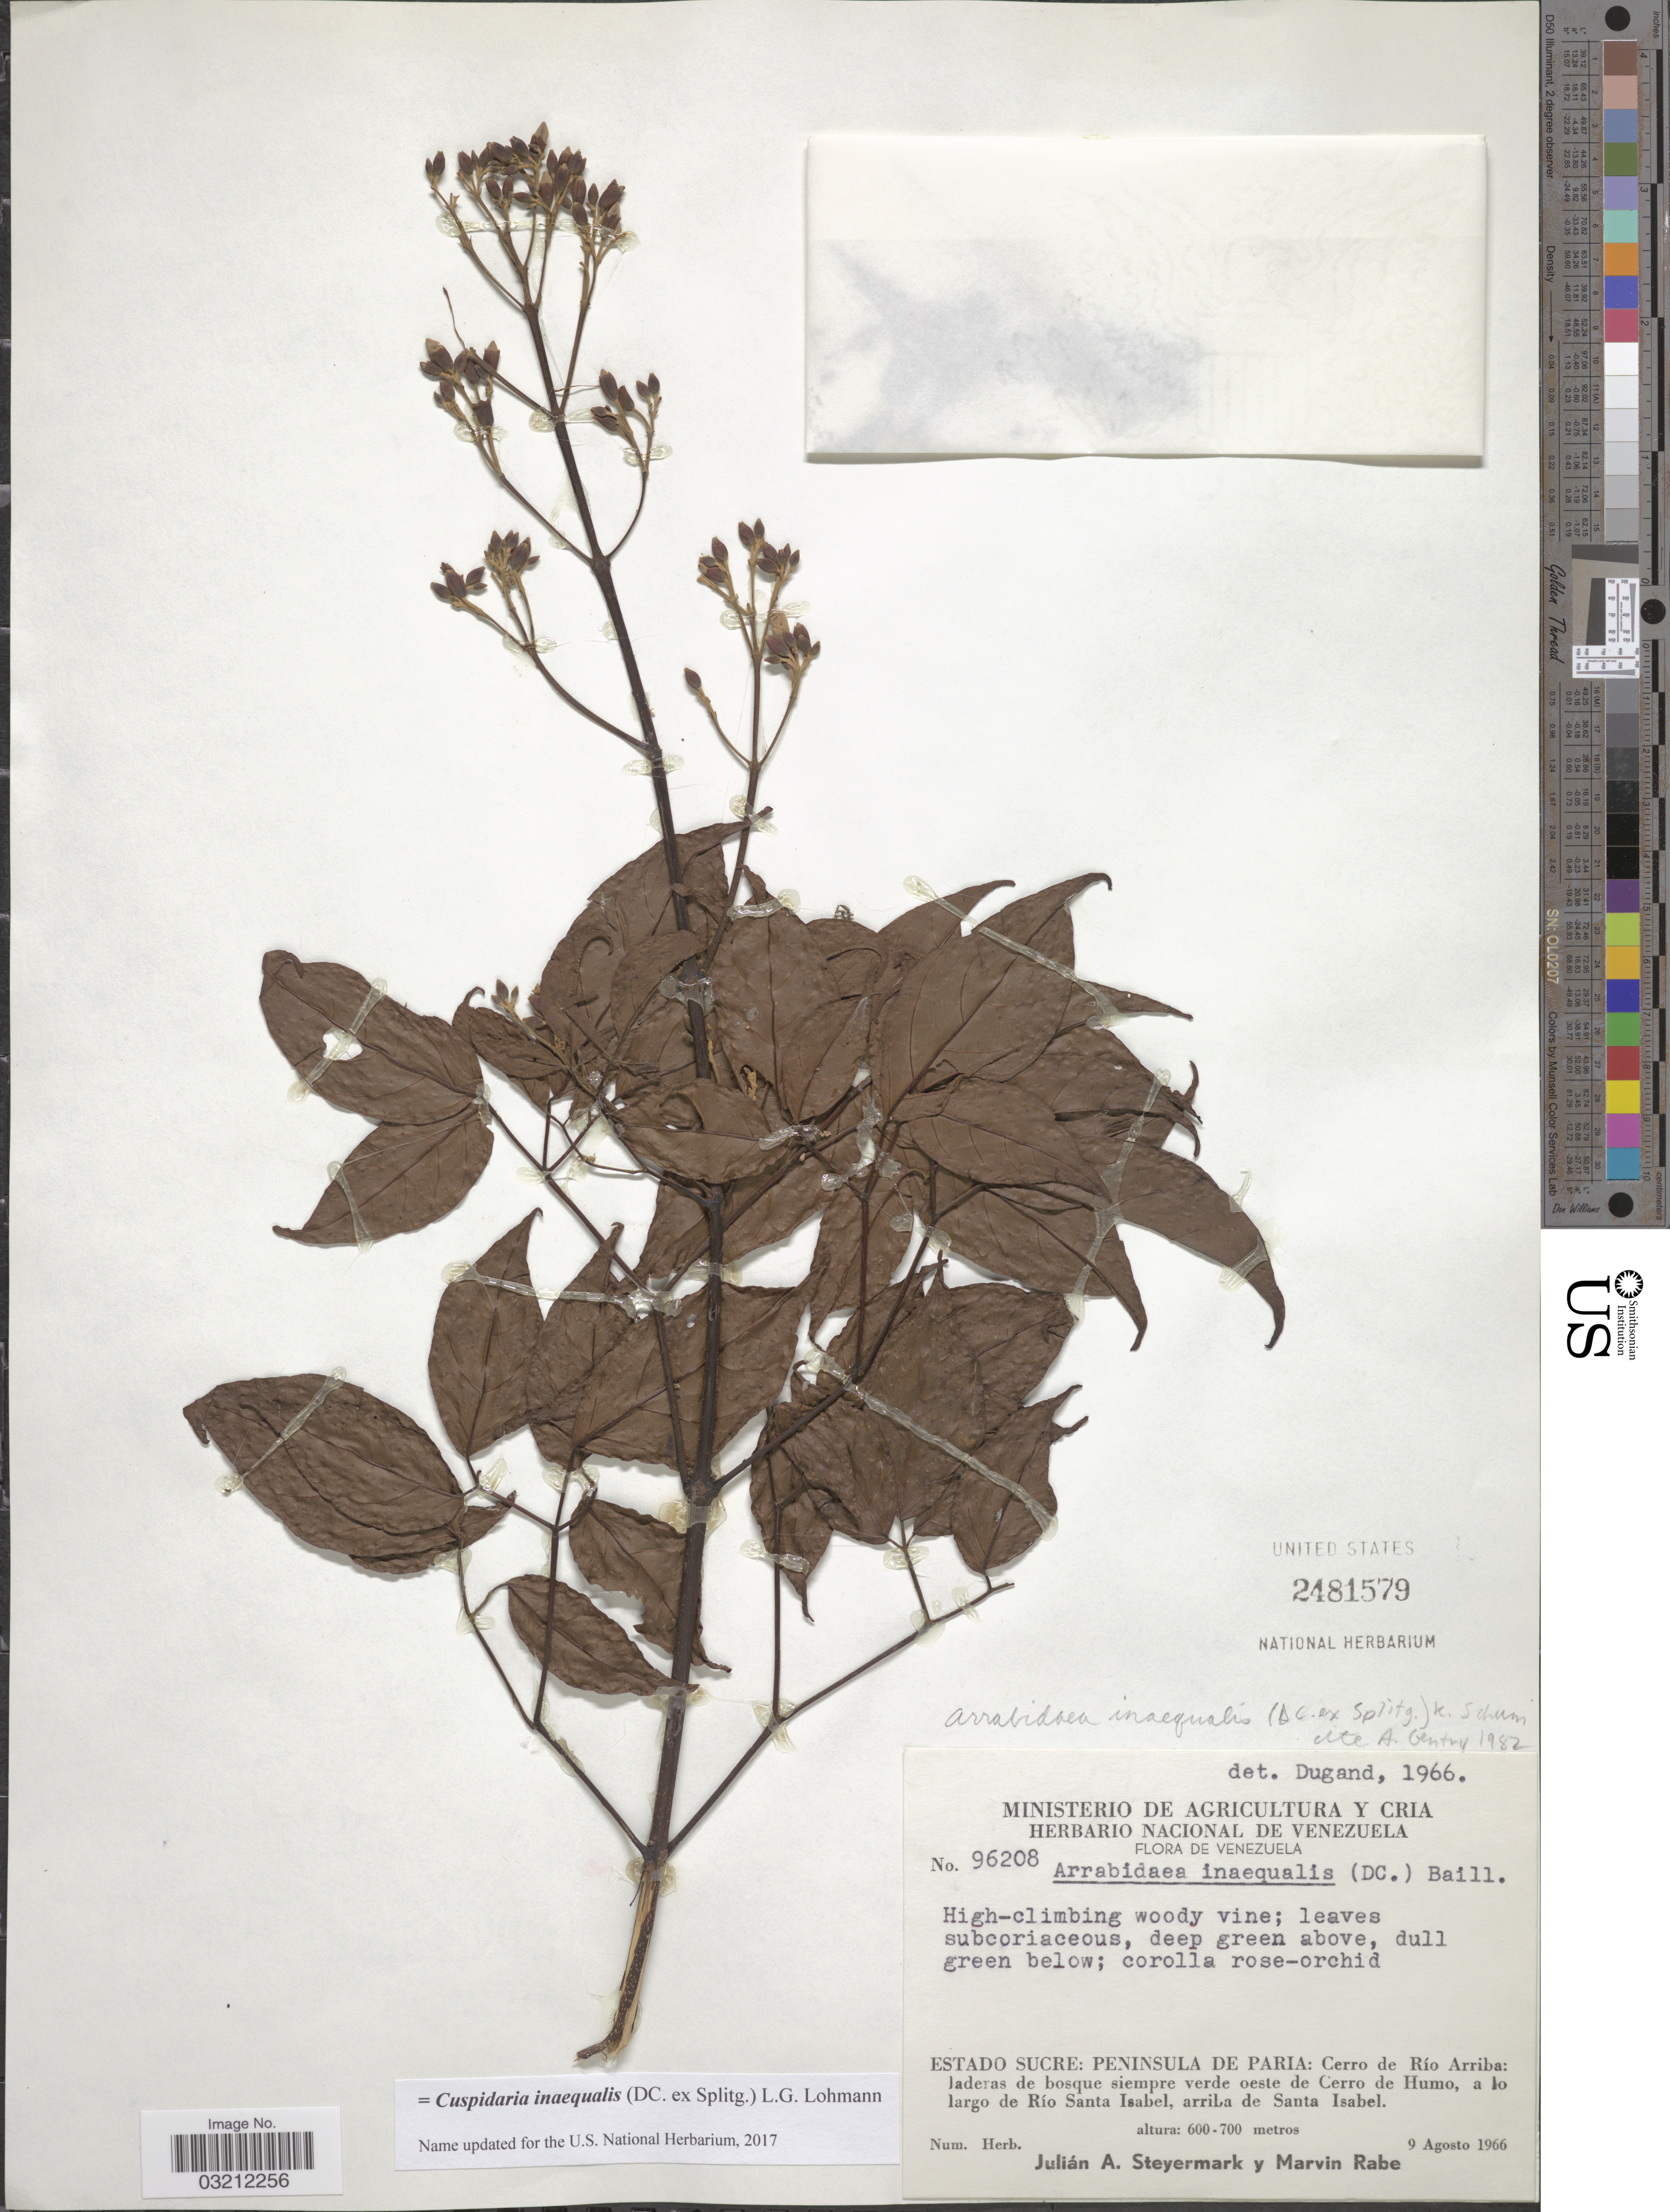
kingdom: Plantae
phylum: Tracheophyta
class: Magnoliopsida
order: Lamiales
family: Bignoniaceae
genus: Cuspidaria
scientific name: Cuspidaria inaequalis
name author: (Splitg.) L.G. Lohmann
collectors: J. Steyermark & M. Rabe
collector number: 96208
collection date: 1966-08-09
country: Venezuela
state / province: Sucre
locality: Peninsula de Paria: Cerro de Río Arriba: laderas de bosque siempre verde oeste de Cerro de Humo, a lo largo de Río Santa Isabel, arriba de Santa Isabel.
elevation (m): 600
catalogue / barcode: US 2481579